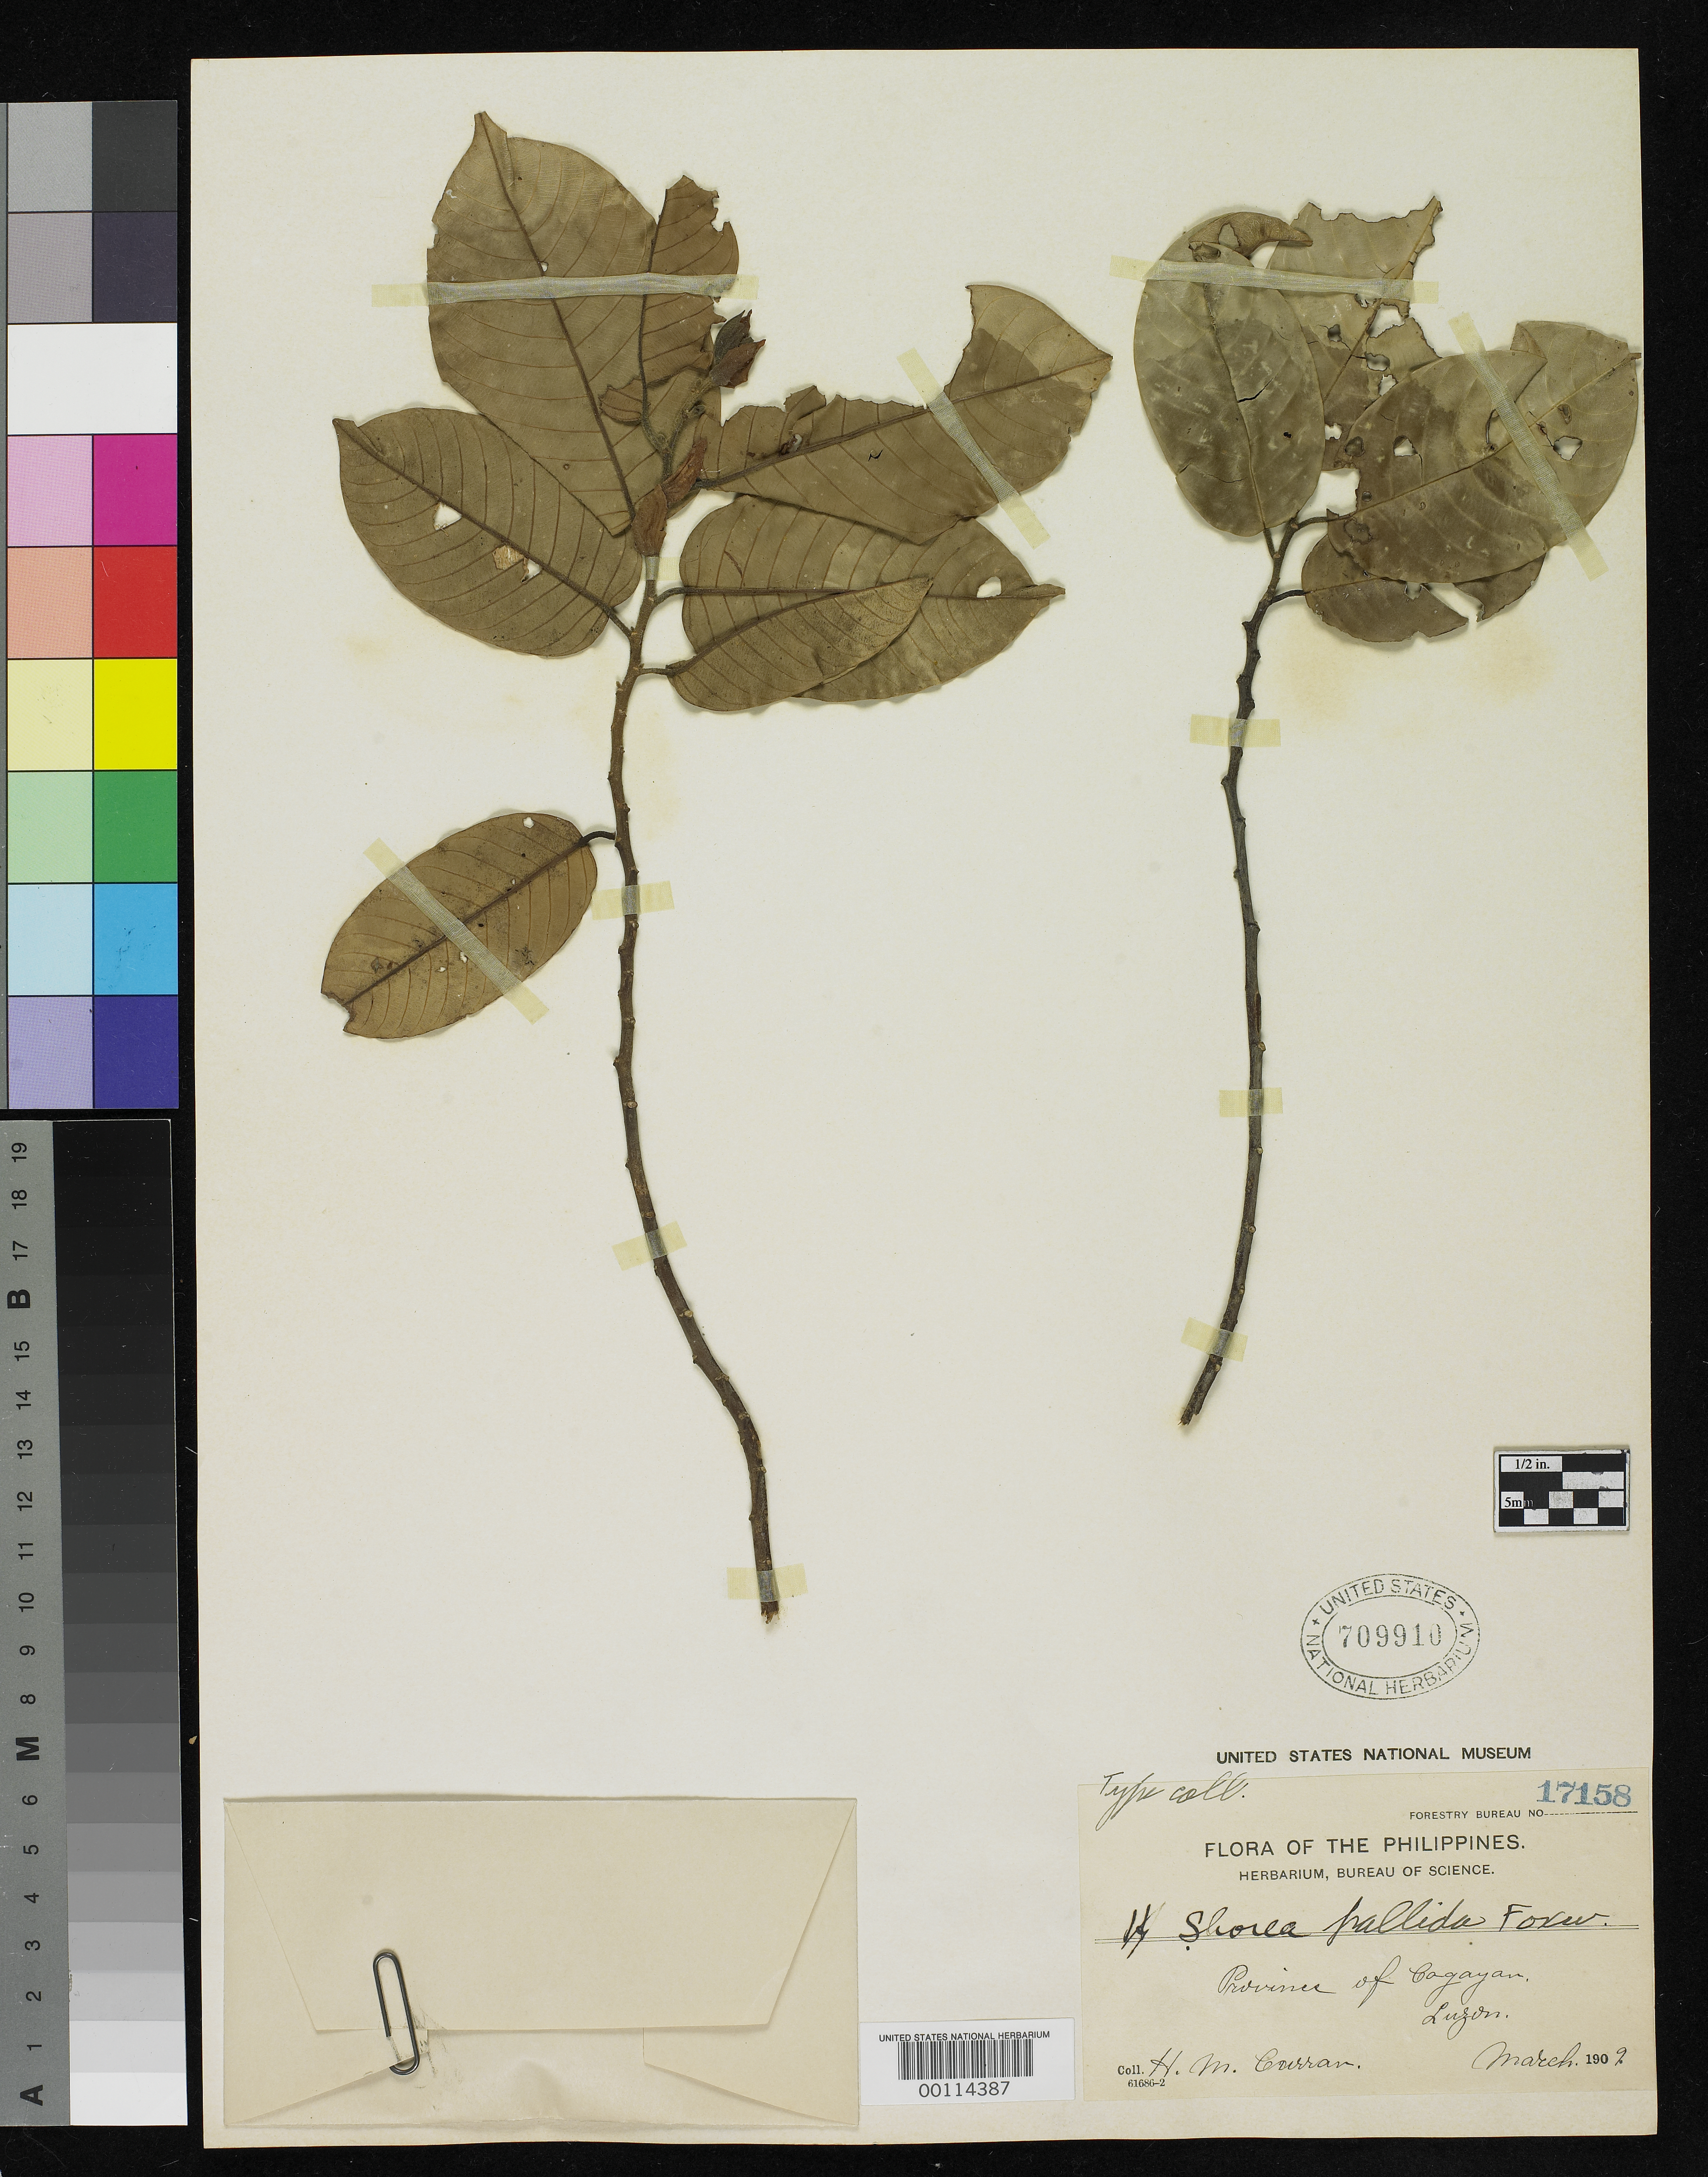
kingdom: Plantae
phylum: Tracheophyta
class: Magnoliopsida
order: Malvales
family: Dipterocarpaceae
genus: Shorea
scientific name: Shorea pallida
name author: Foxw.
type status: Isotype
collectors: H. M. Curran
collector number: For. Bur. 17158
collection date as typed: Mar 1909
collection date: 1909-03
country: Philippines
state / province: Cagayan Valley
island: Luzon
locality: Cagayan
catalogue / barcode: US 709910